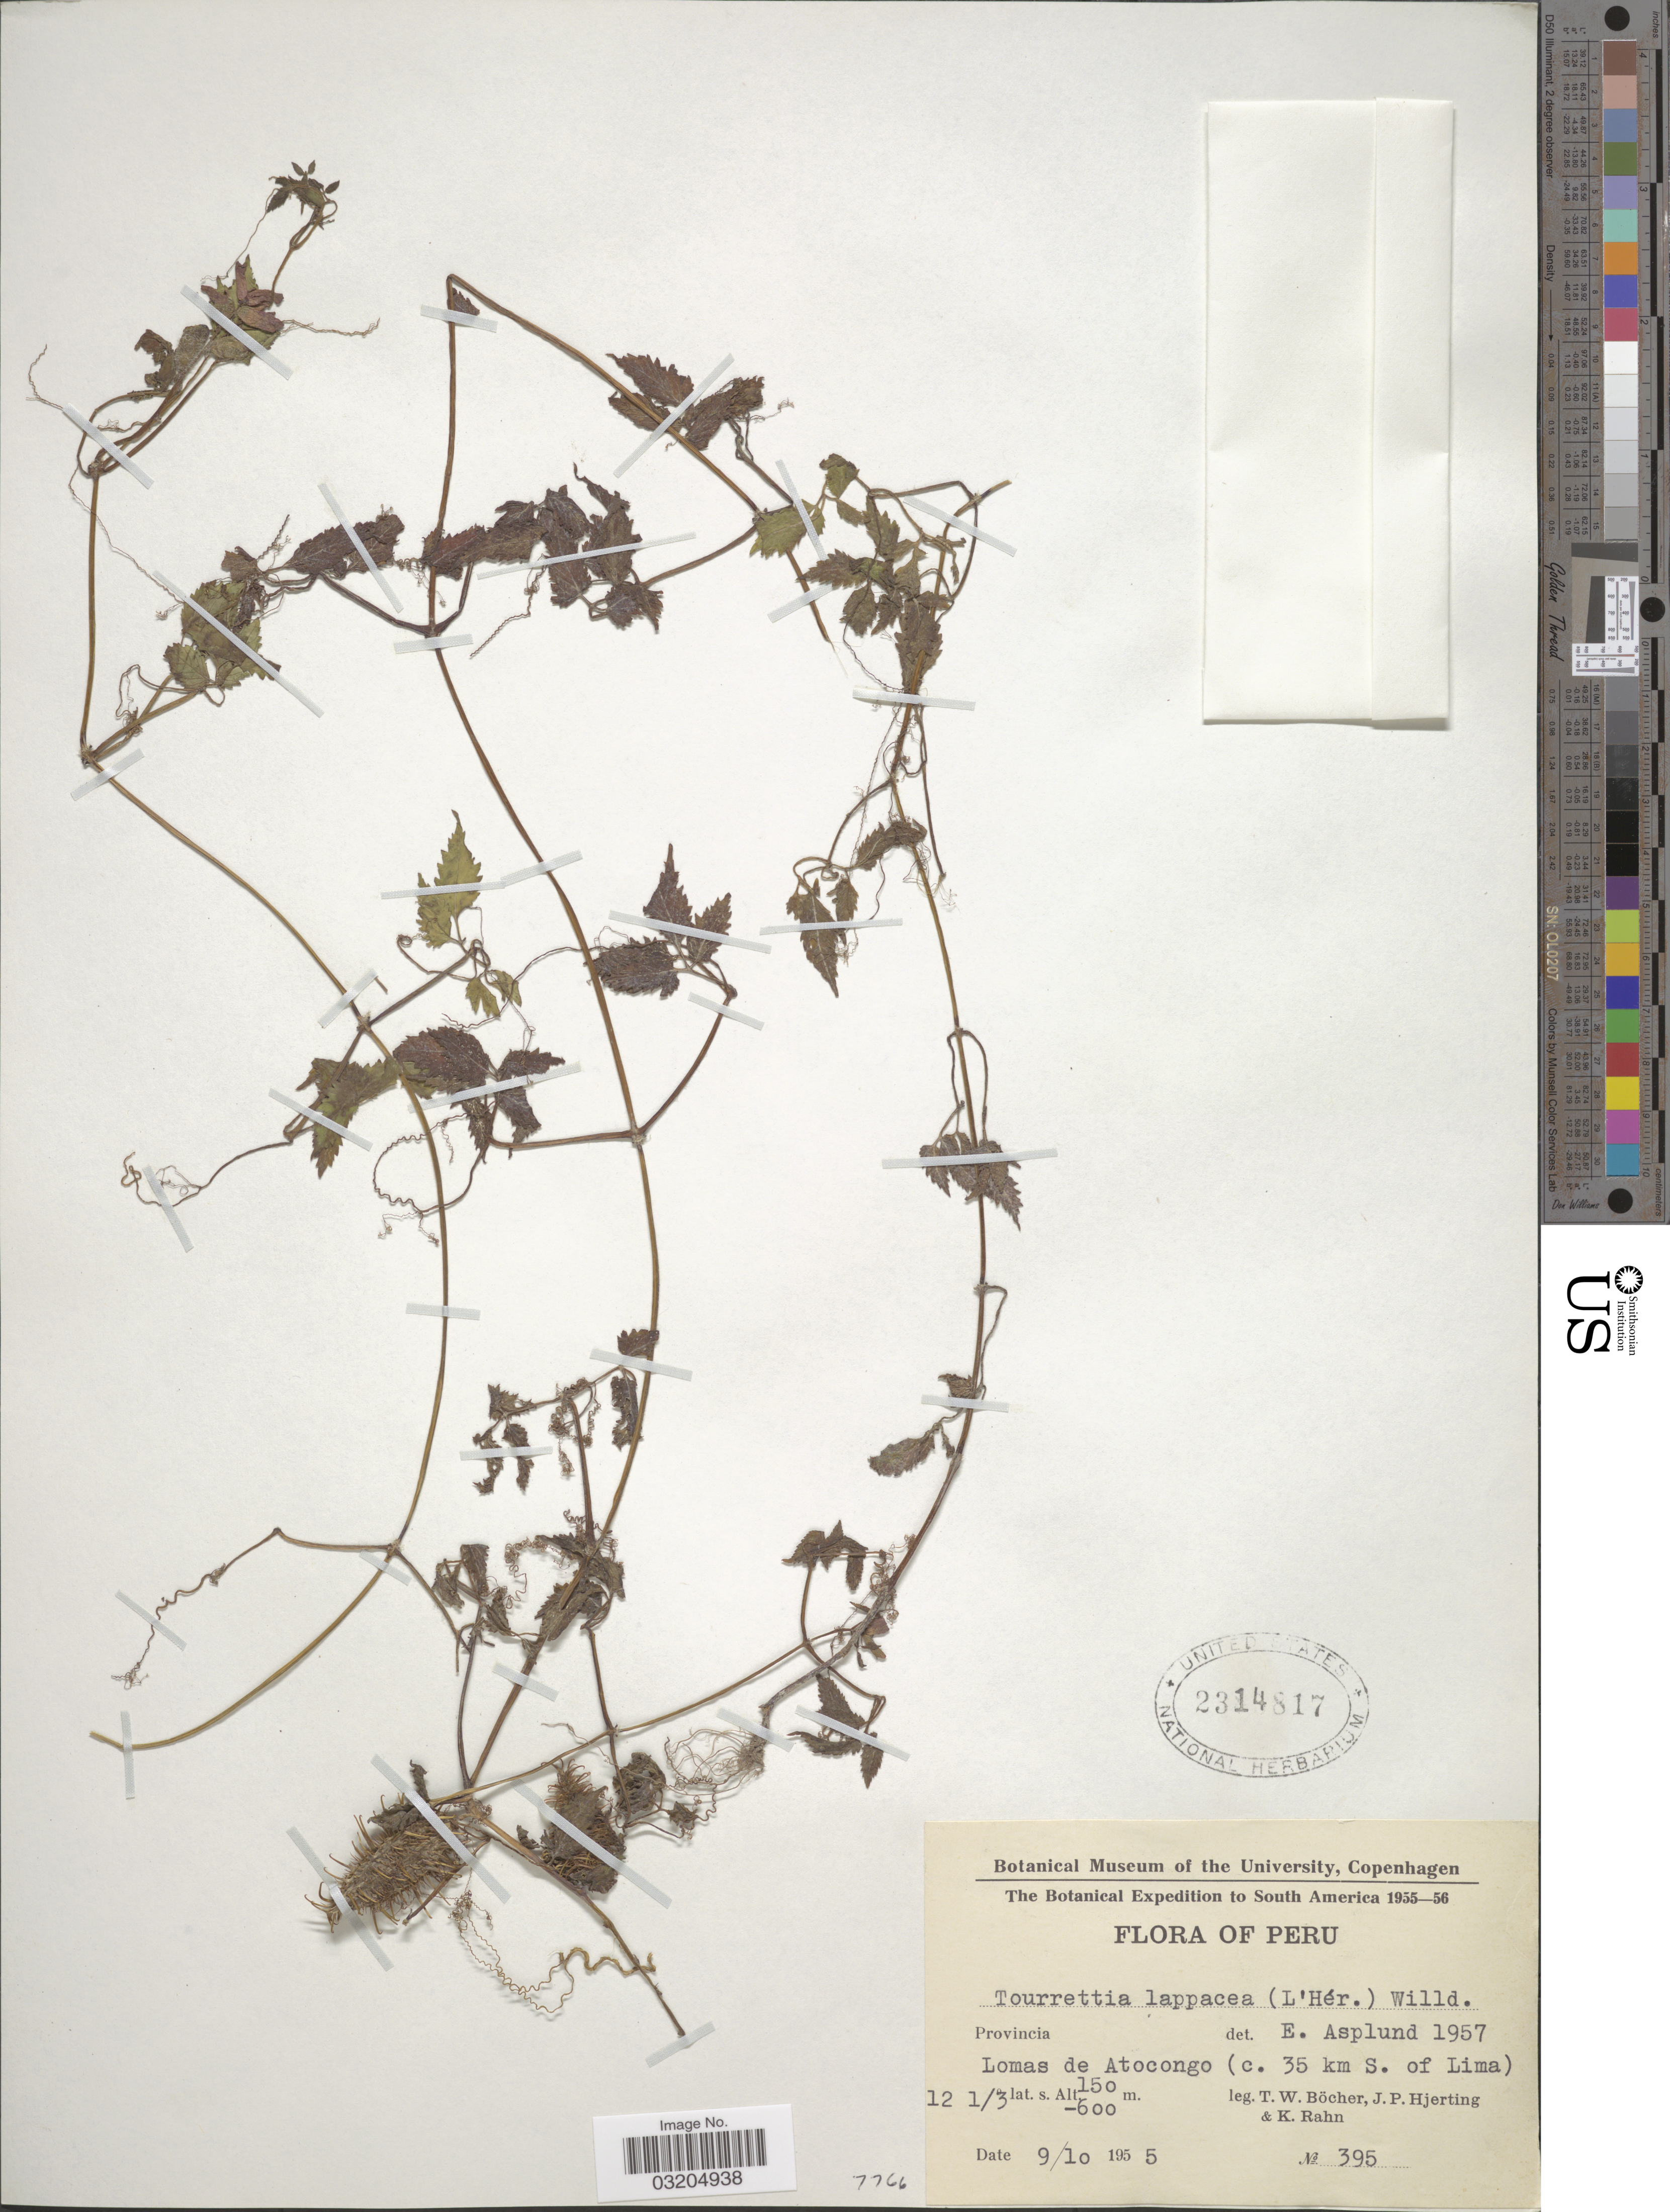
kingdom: Plantae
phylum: Tracheophyta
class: Magnoliopsida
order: Lamiales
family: Bignoniaceae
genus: Tourrettia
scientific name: Tourrettia lappacea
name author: (L'Hér.) Willd.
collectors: T. Böcher, J. P. Hjerting & K. Rahn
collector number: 395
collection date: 1955-10-09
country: Peru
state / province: Lima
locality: Lomas de Atocongo (c. 35 km S. of Lima).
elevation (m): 150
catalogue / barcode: US 2314817